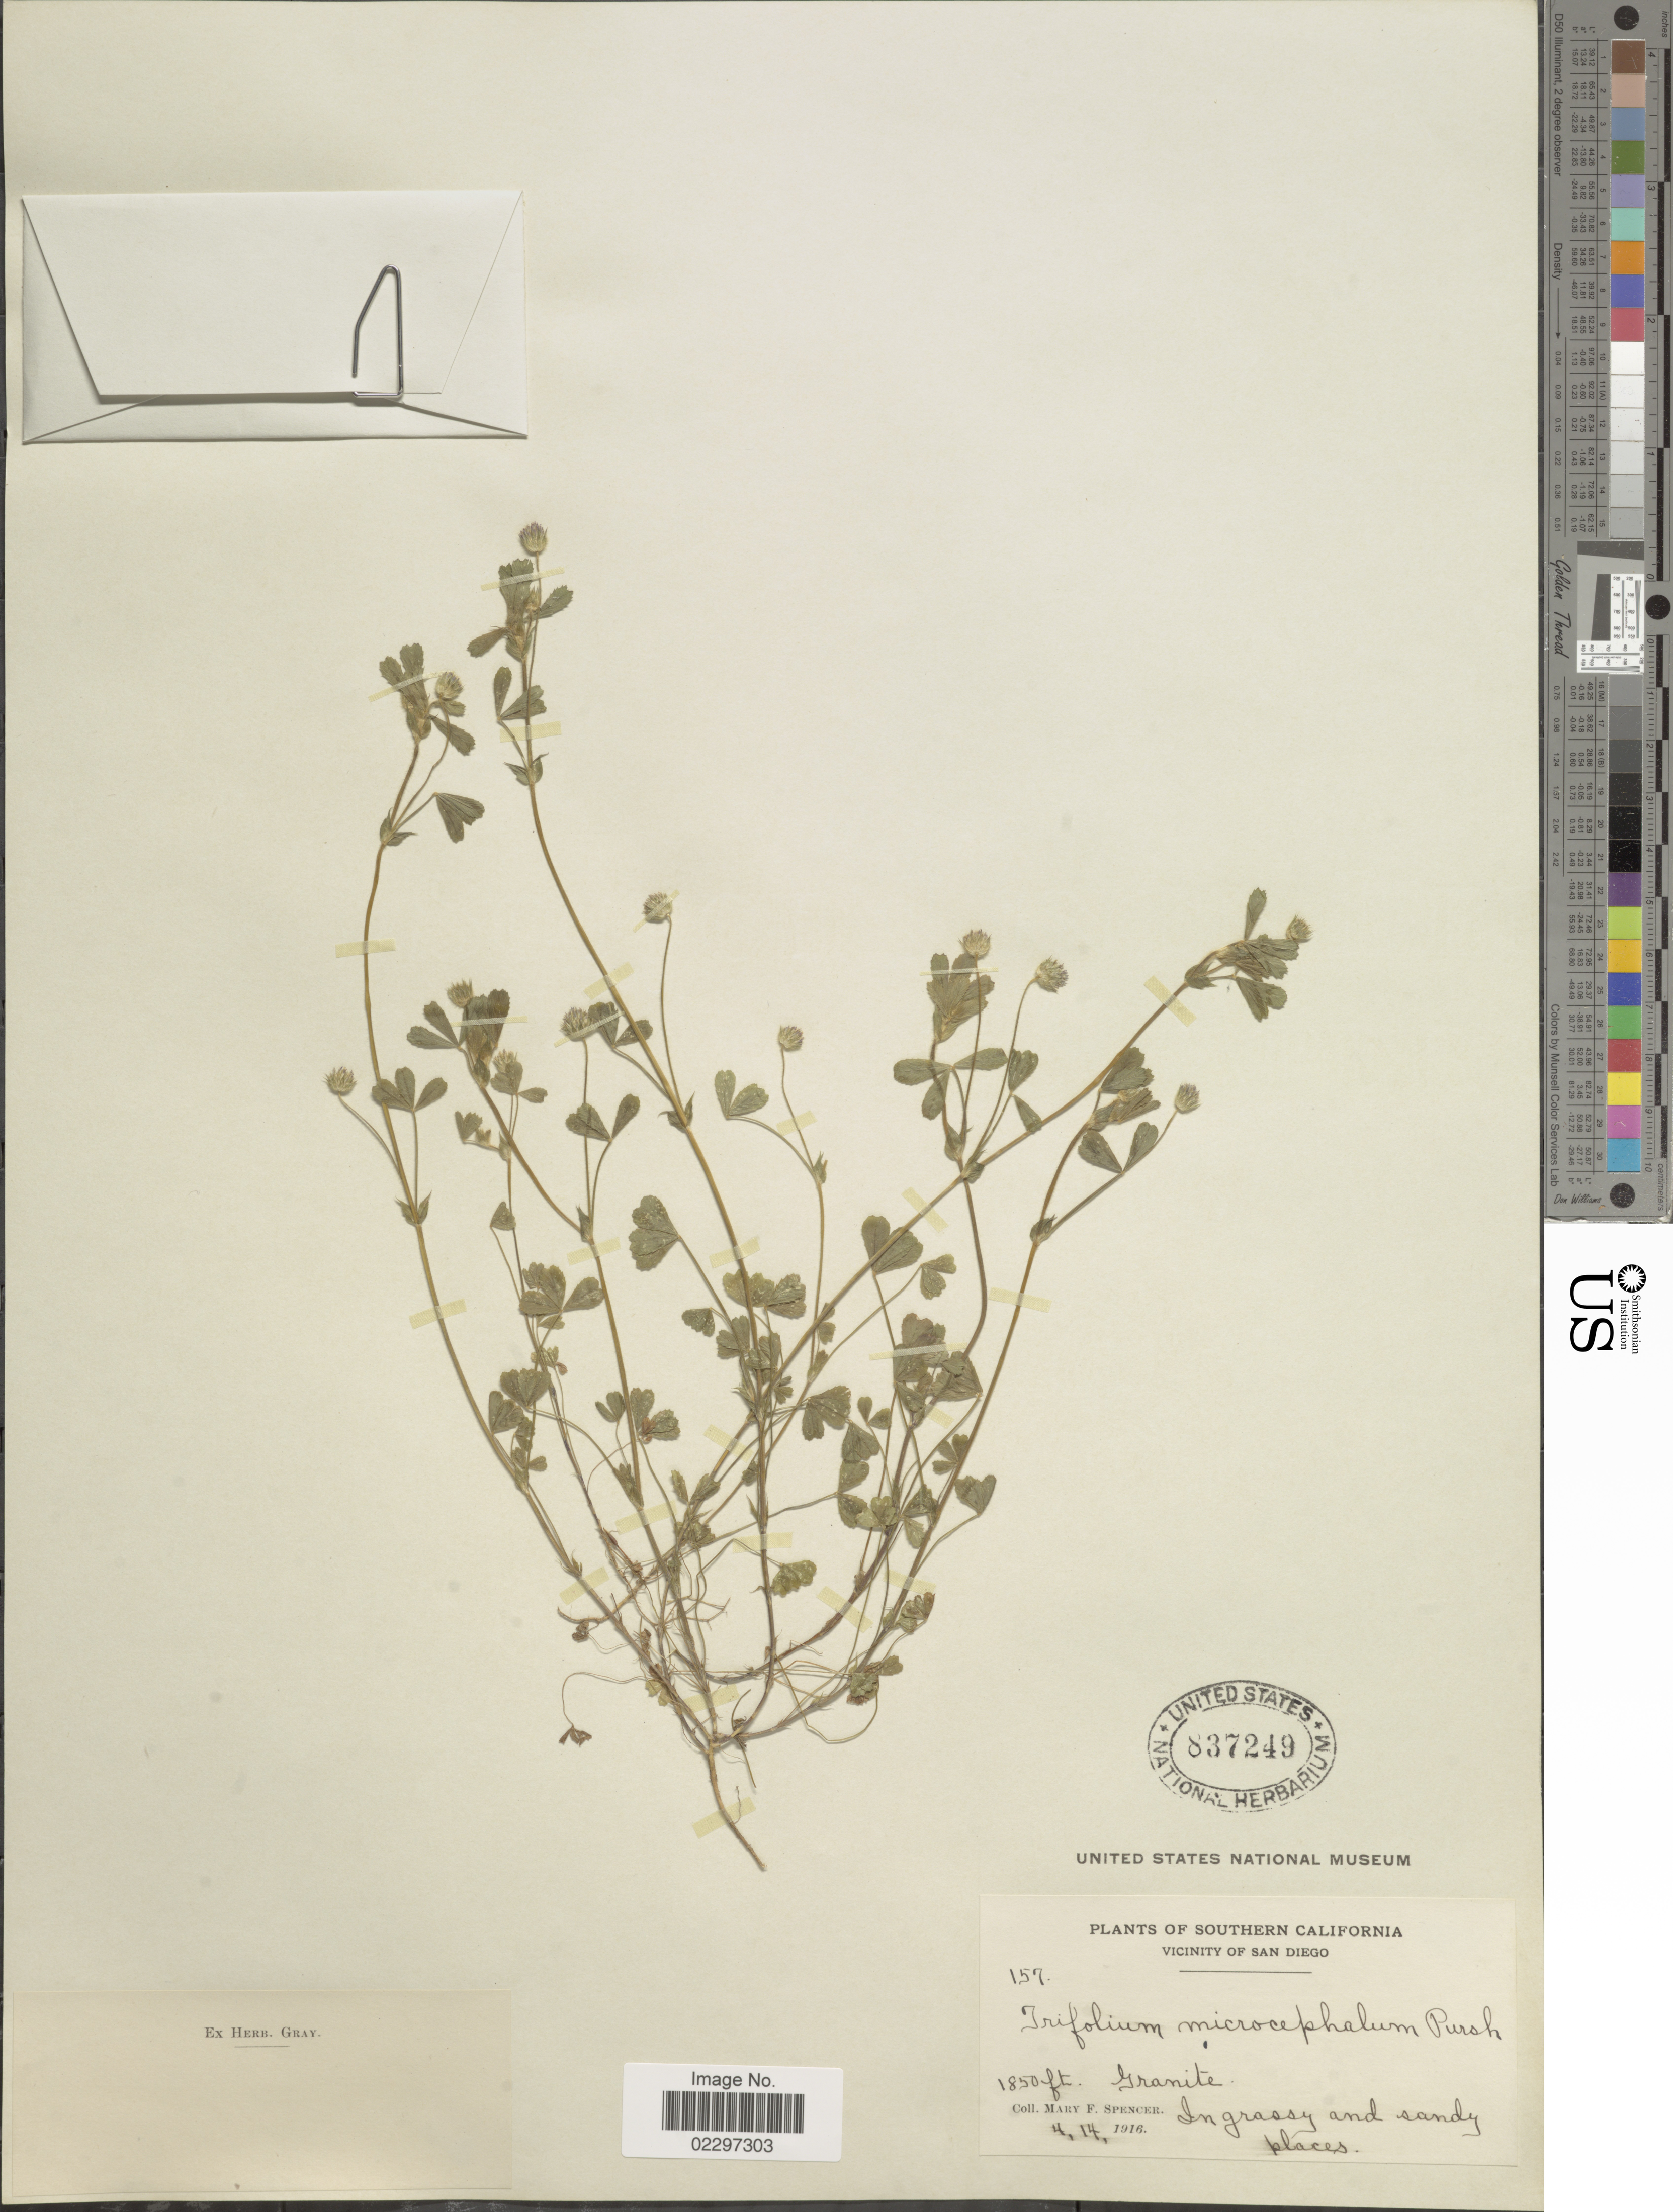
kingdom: Plantae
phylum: Tracheophyta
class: Magnoliopsida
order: Fabales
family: Fabaceae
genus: Trifolium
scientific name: Trifolium microcephalum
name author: Pursh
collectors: M. Spencer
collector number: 157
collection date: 1916-04-14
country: United States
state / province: California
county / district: San Diego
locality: Southern California. Vicinity of San Diego.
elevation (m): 564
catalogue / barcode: US 837249